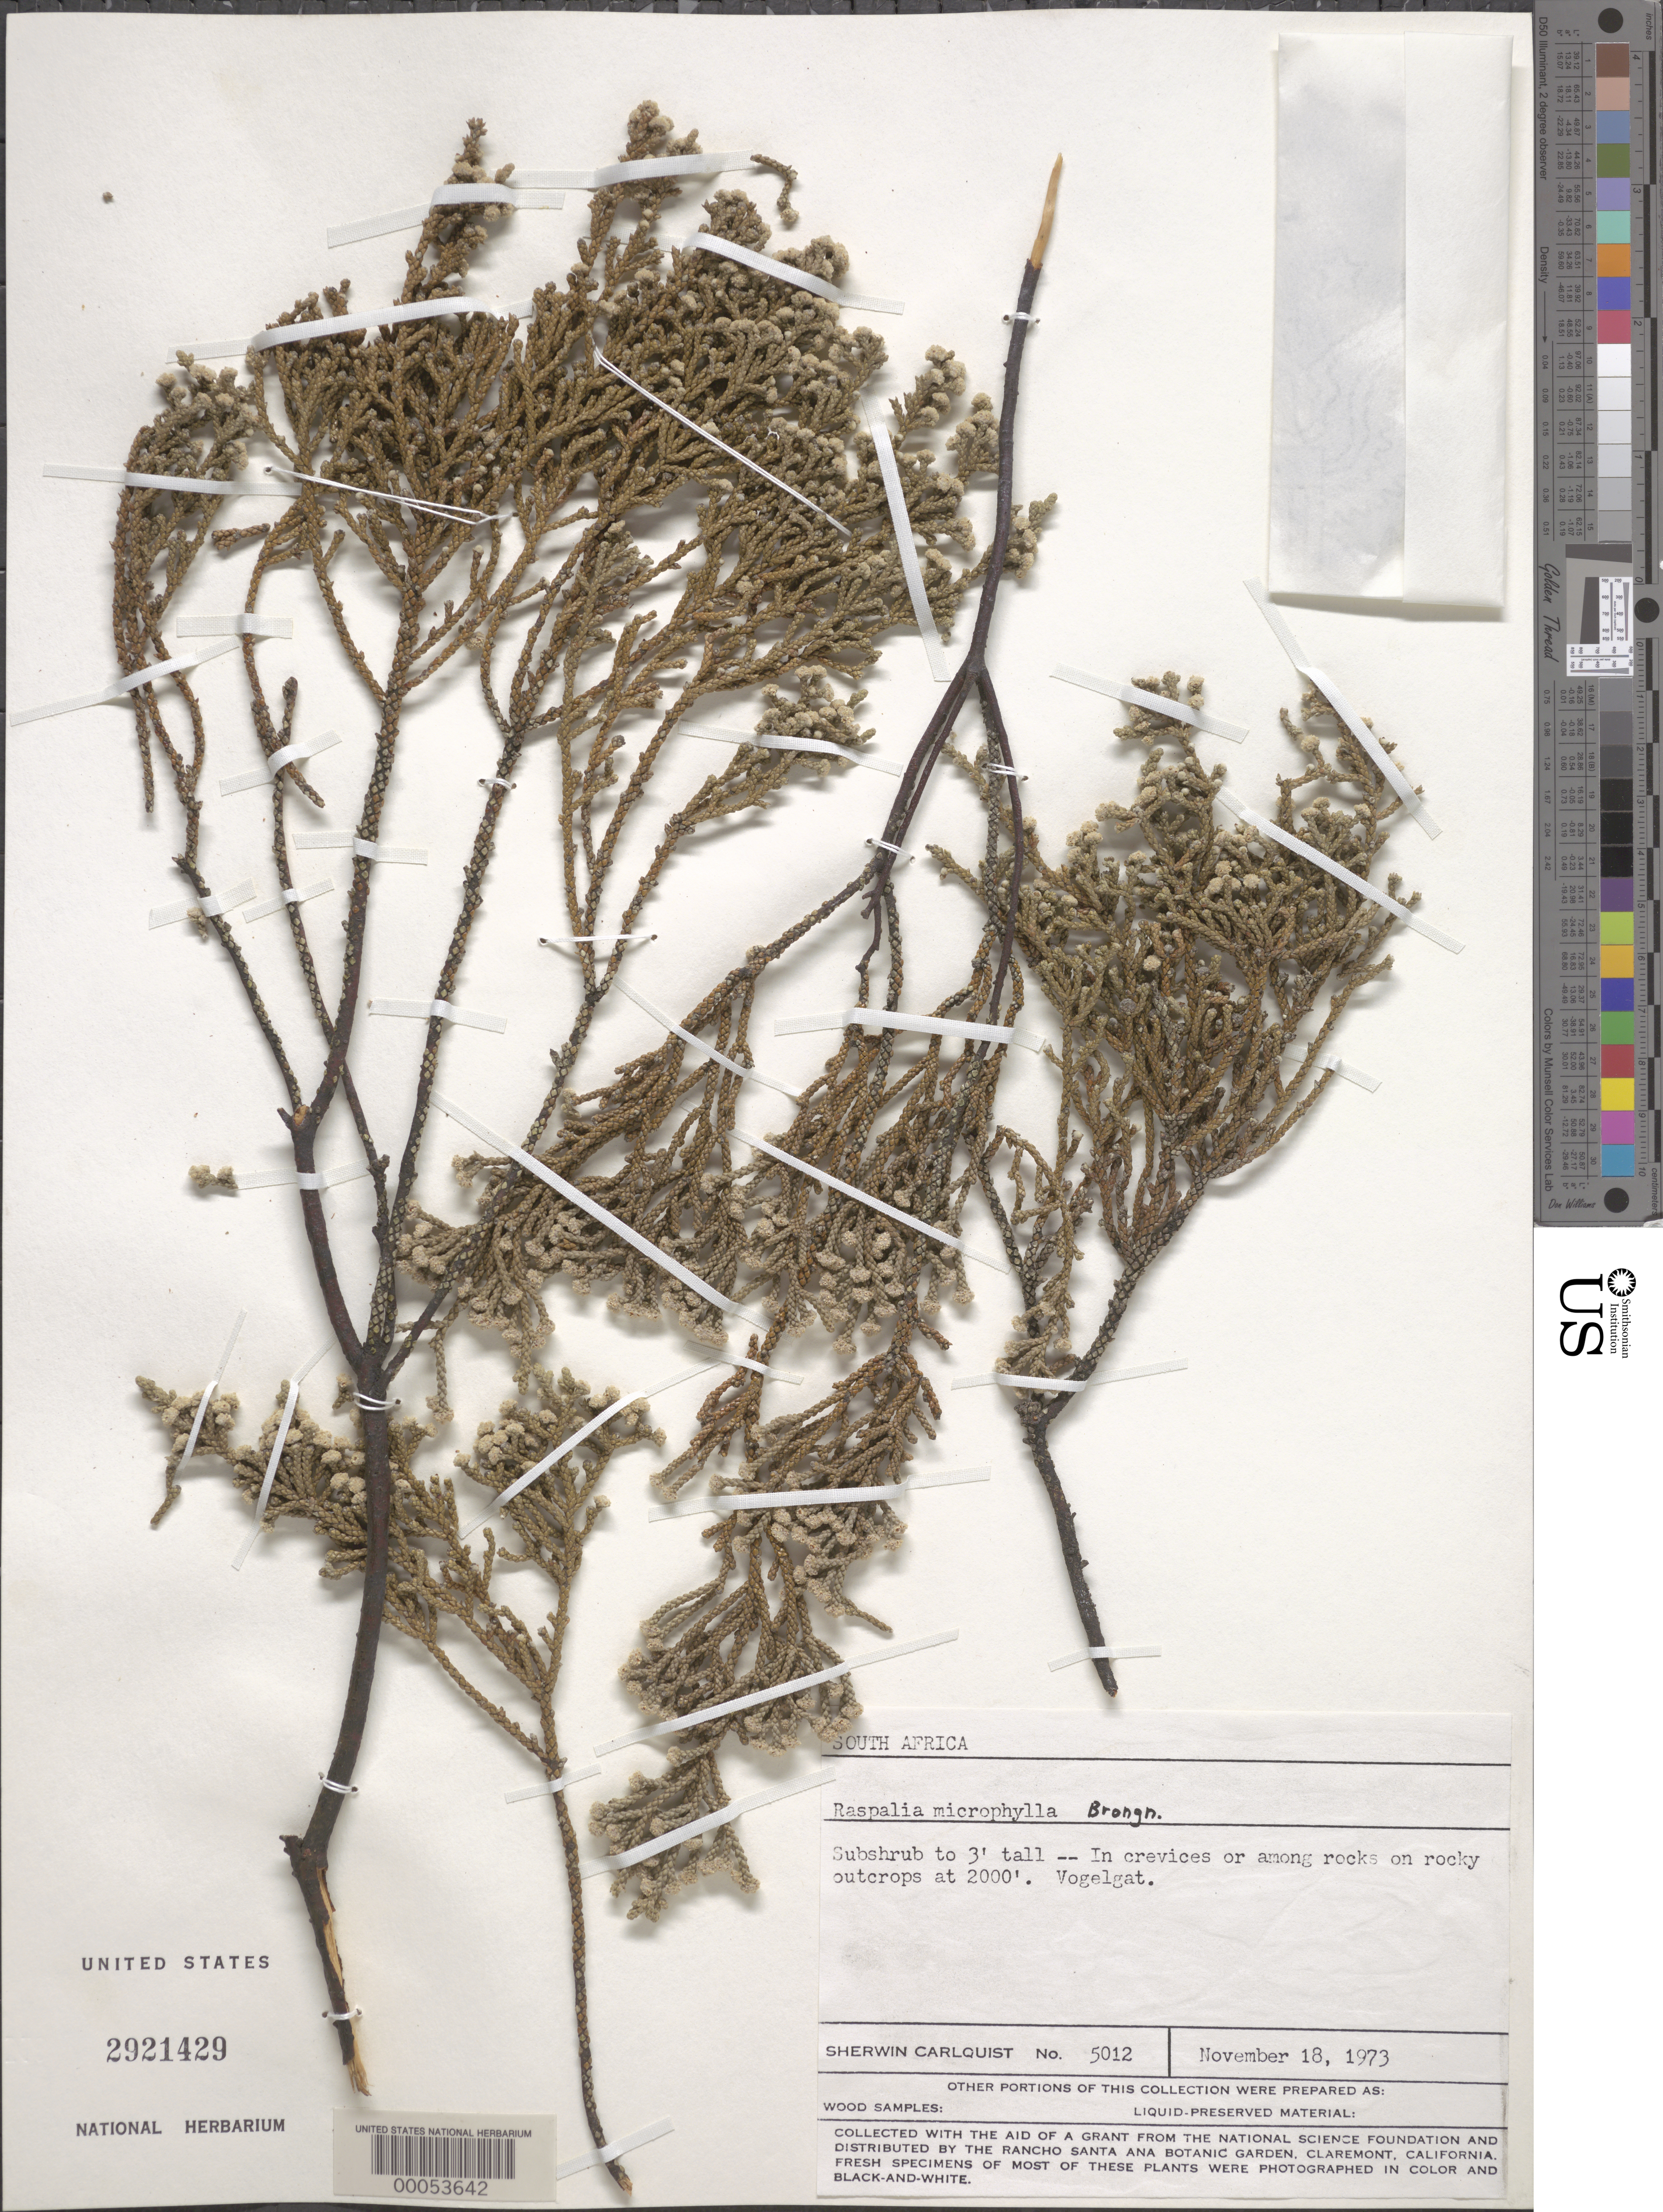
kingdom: Plantae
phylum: Tracheophyta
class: Magnoliopsida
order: Bruniales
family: Bruniaceae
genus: Brunia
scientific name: Brunia microphylla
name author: Thunb.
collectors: S. Carlquist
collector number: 5012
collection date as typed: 18 Nov 1973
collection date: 1973-11-18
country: South Africa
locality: Vogelgat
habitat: On rocky outcrops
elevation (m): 610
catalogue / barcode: US 2921429